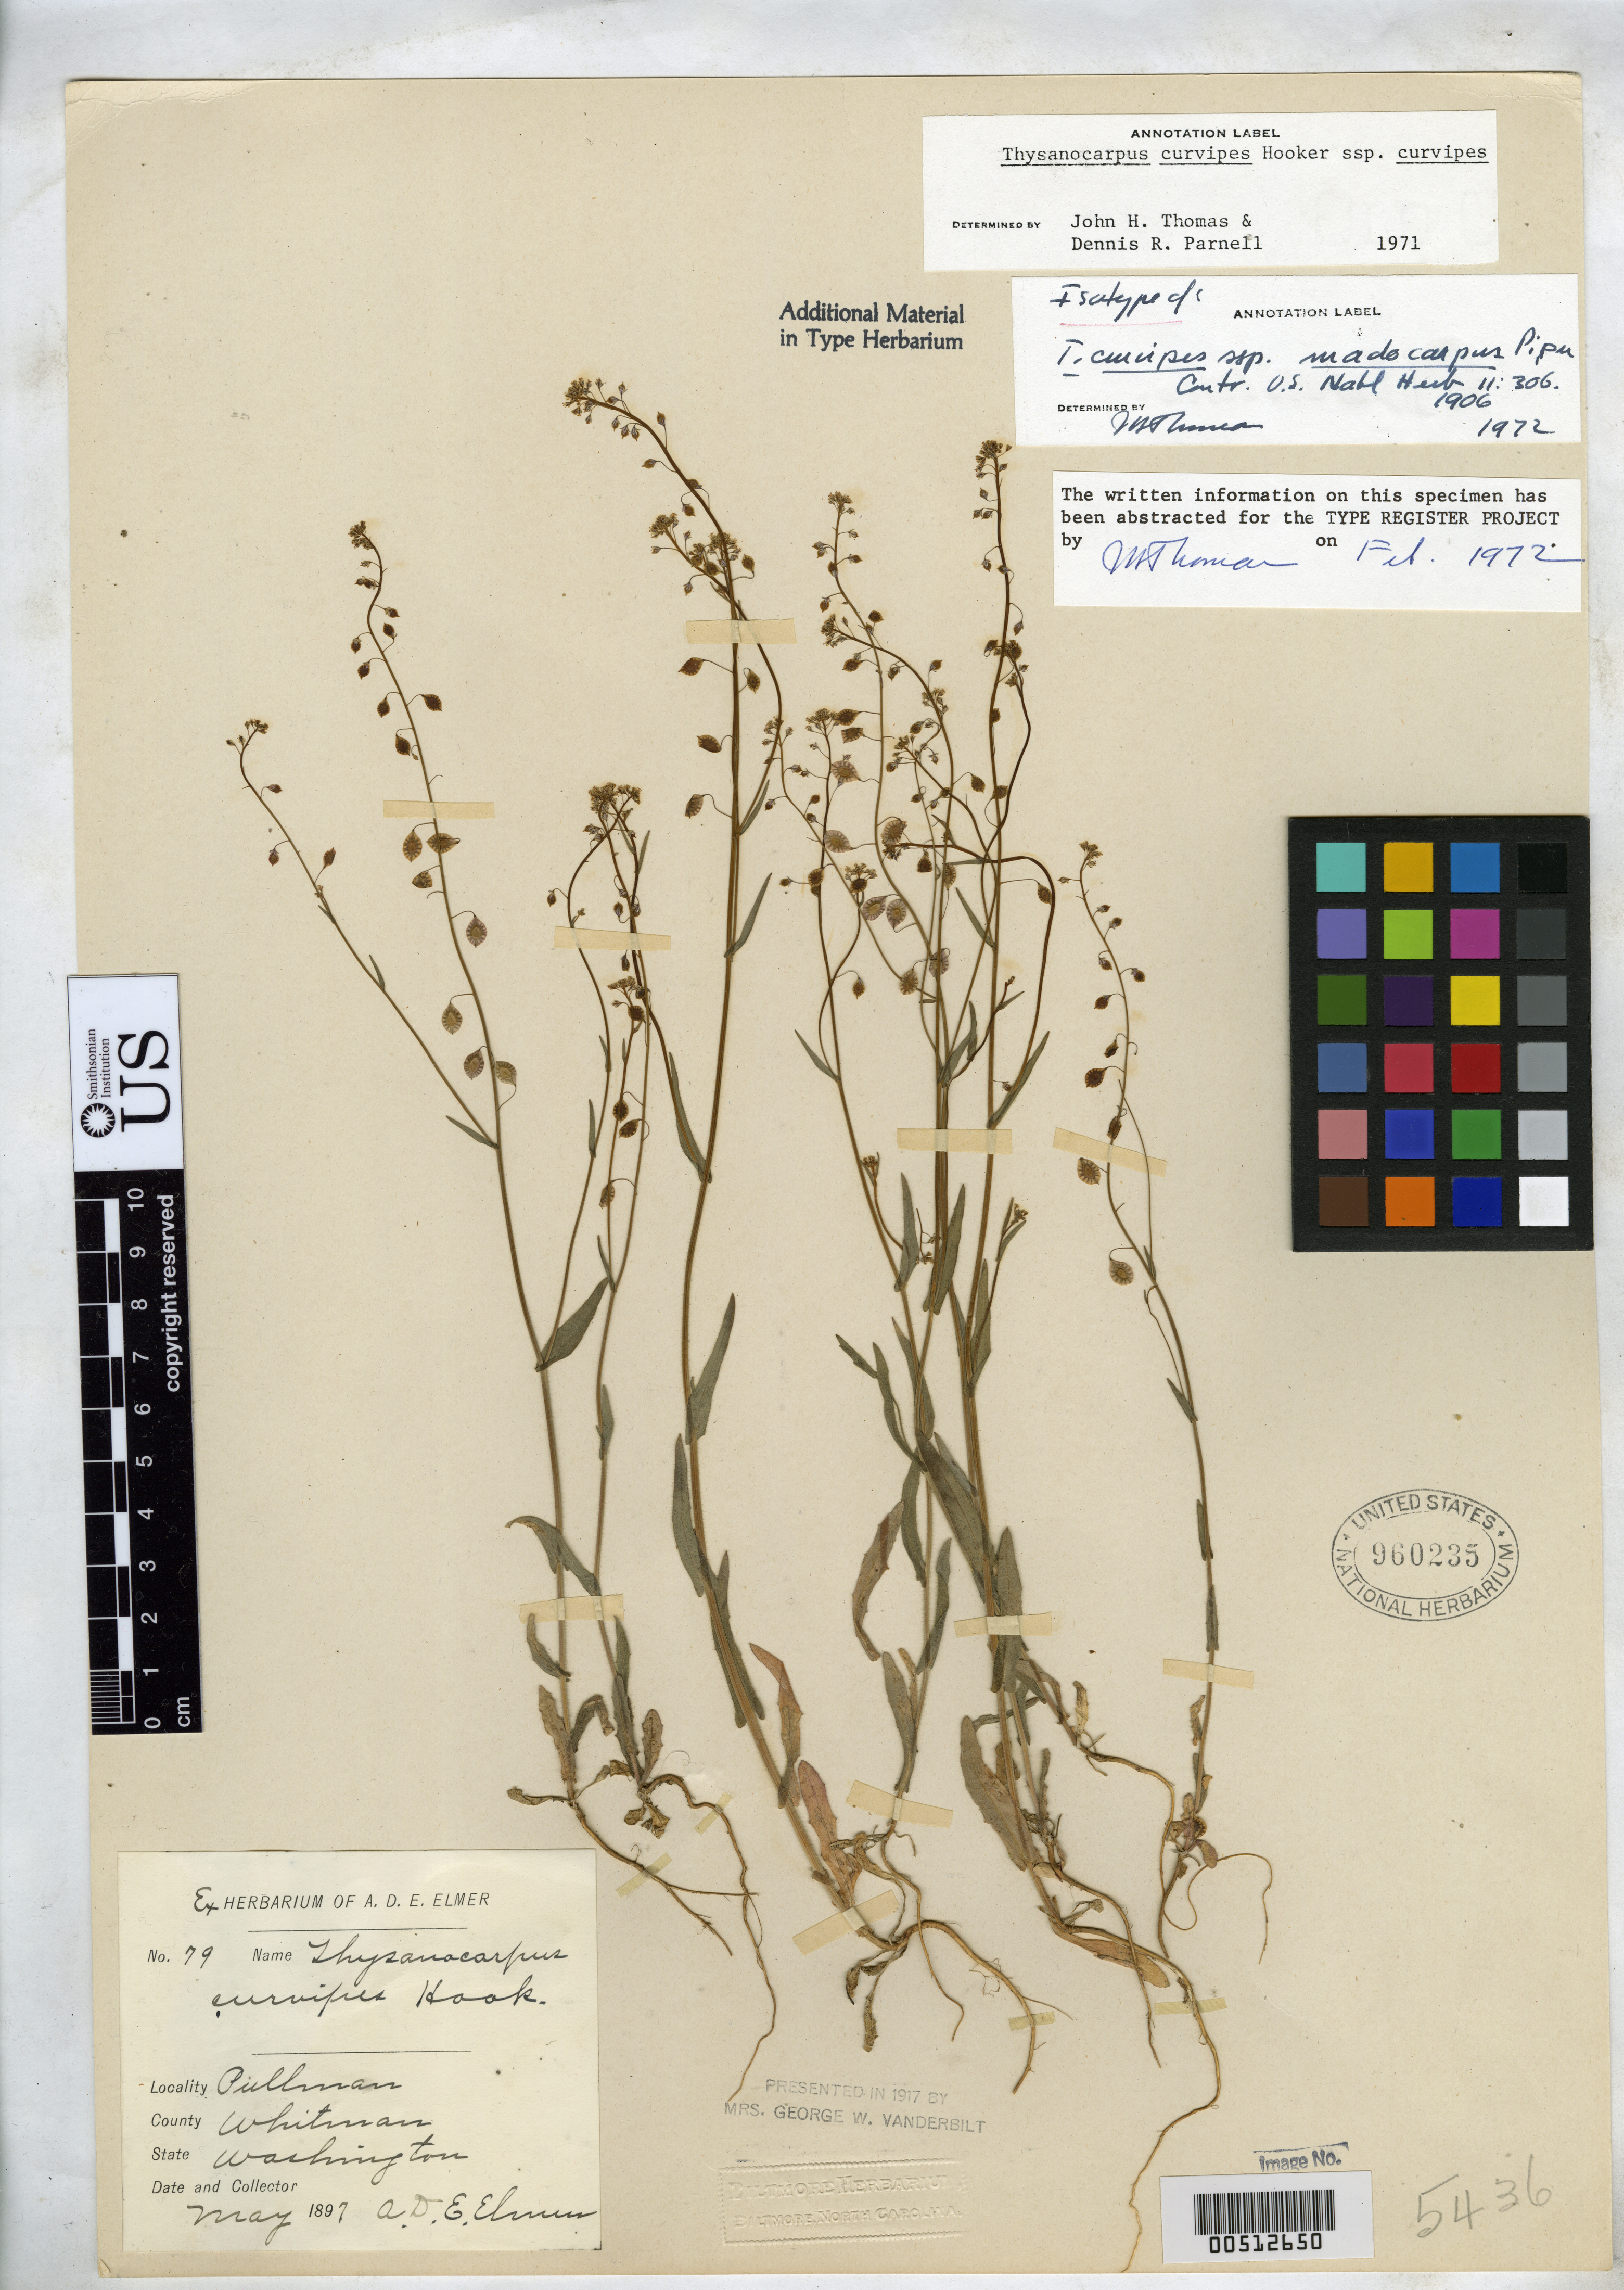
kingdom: Plantae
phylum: Tracheophyta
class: Magnoliopsida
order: Brassicales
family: Brassicaceae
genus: Thysanocarpus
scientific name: Thysanocarpus curvipes subsp. madocarpus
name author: Piper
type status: Isotype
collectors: A. D. E. Elmer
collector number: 79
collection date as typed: May 1897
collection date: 1897-05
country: United States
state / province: Washington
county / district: Whitman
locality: Pullman.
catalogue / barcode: US 960235